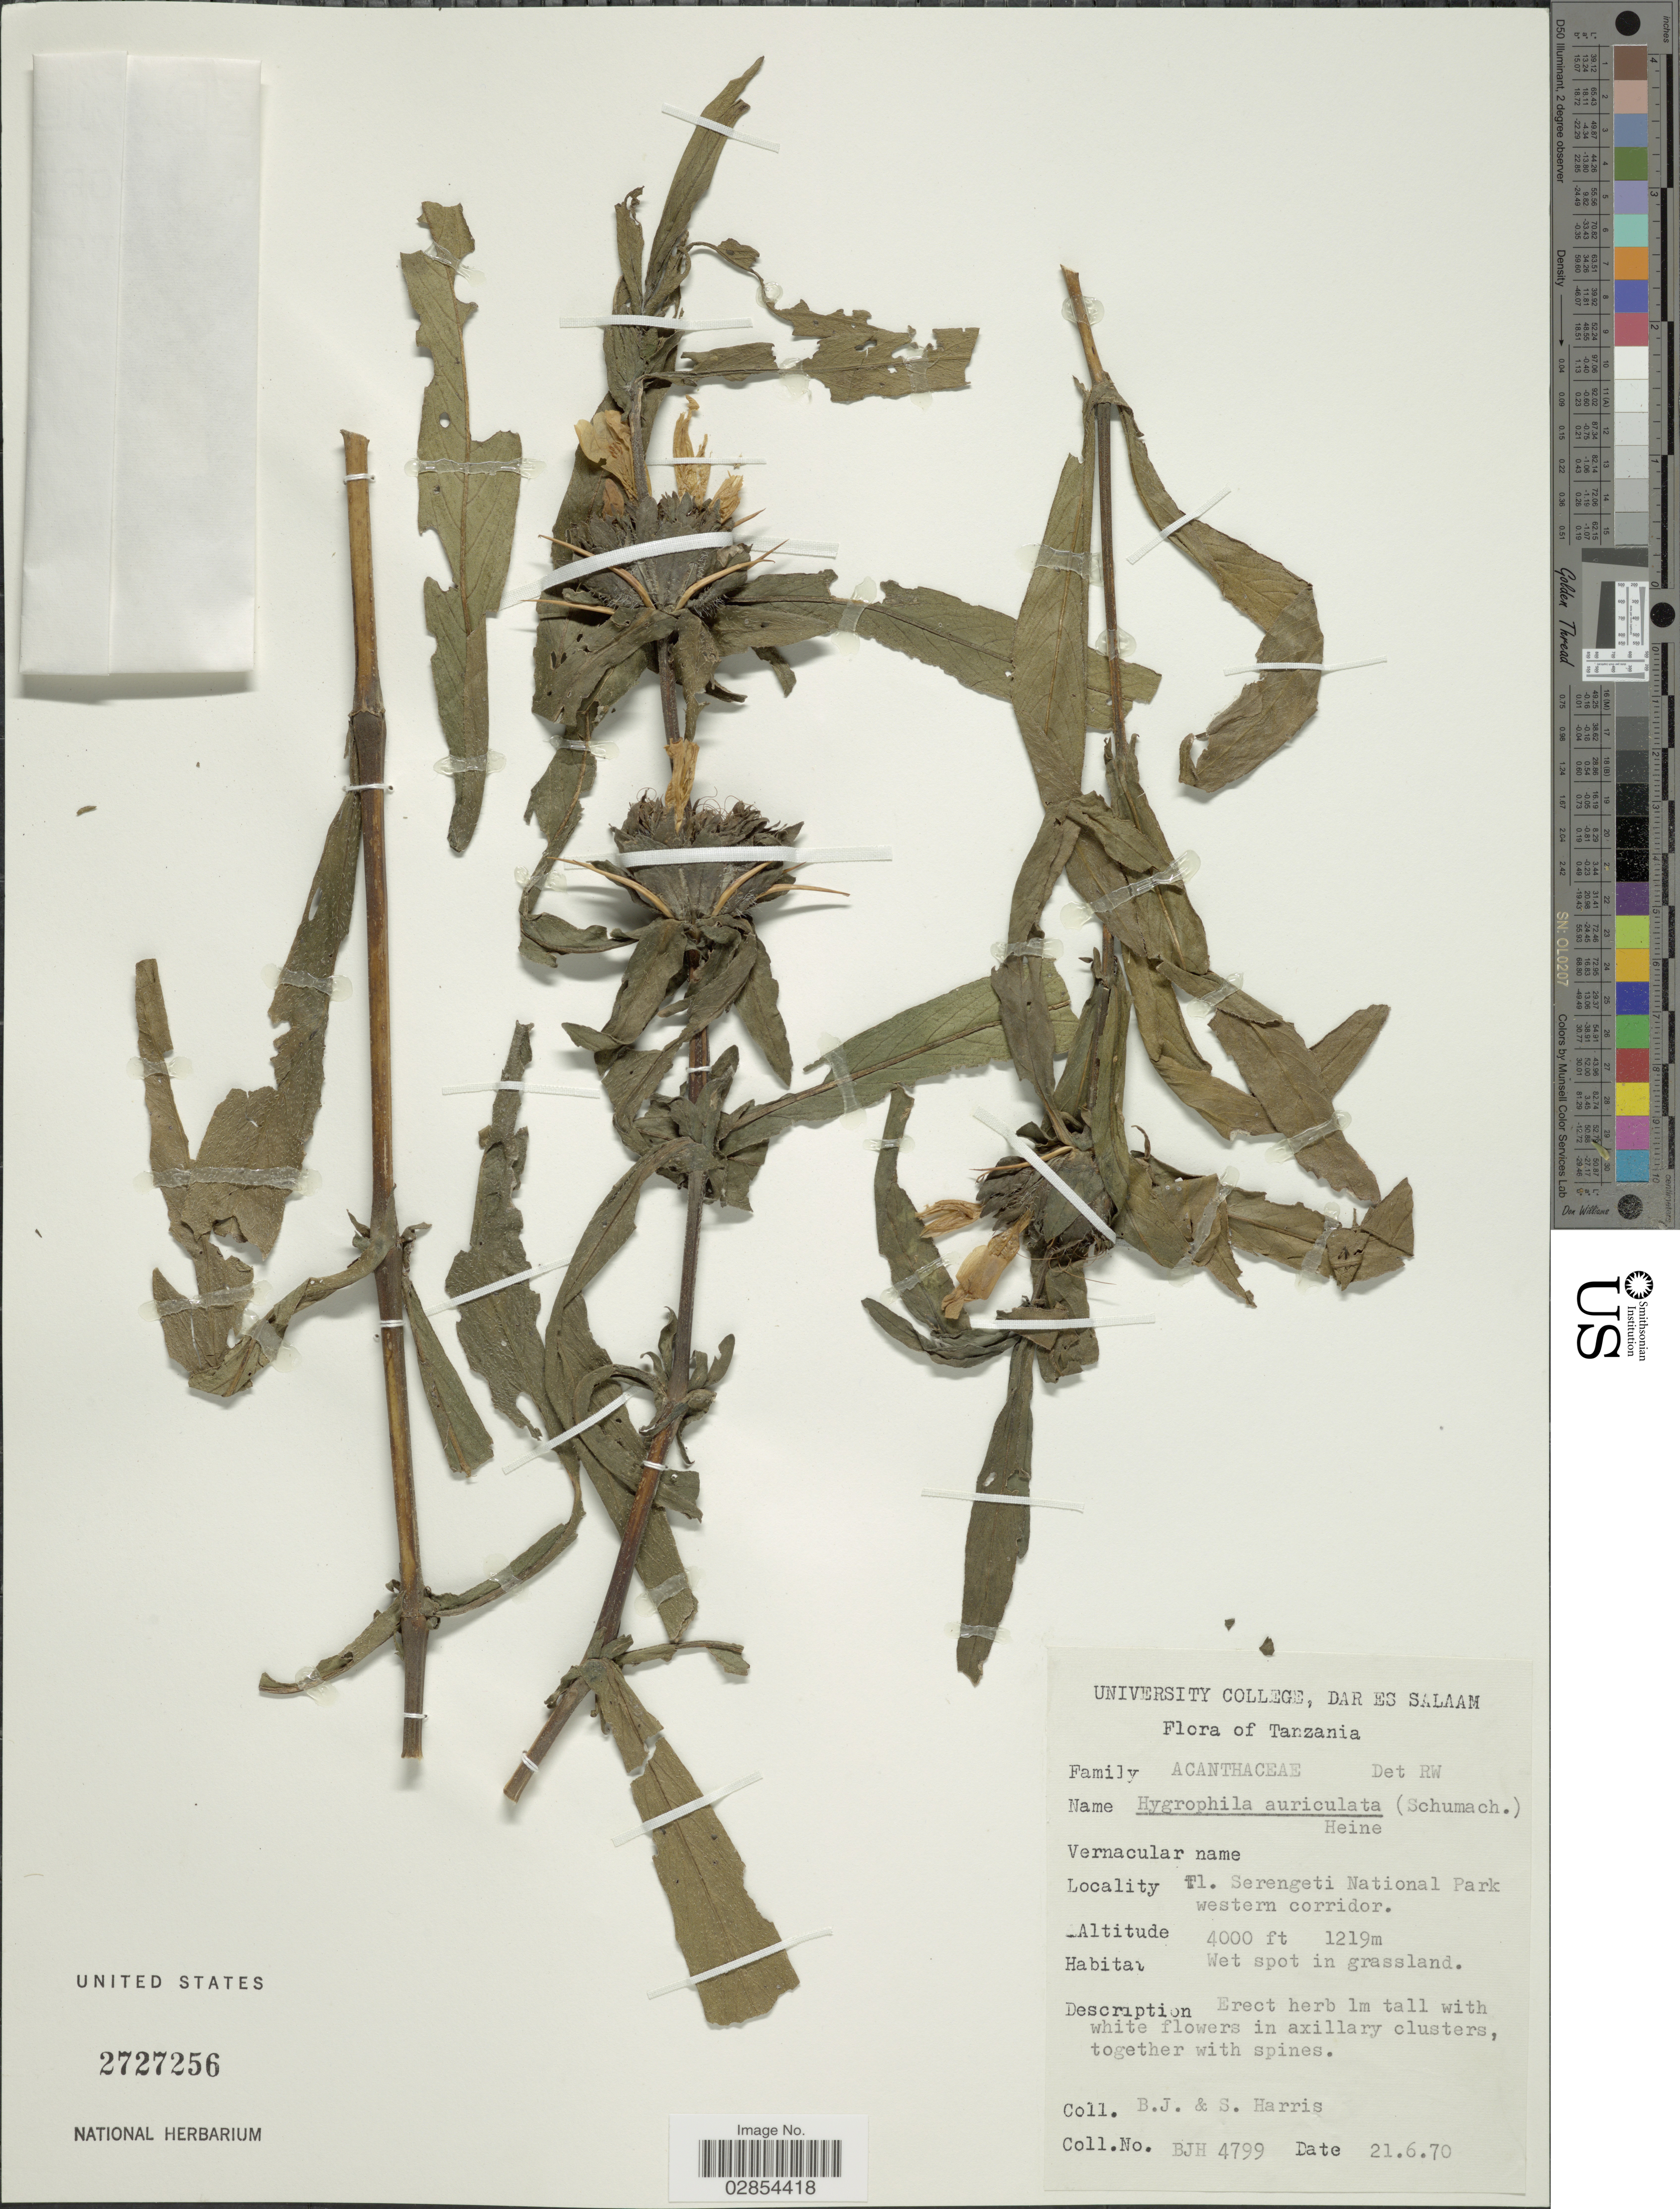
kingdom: Plantae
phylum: Tracheophyta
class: Magnoliopsida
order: Lamiales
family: Acanthaceae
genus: Hygrophila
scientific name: Hygrophila auriculata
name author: (Schumach.) Heine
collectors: B. J. Harris & S. Harris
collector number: BJH4799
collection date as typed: Transcribed d/m/y: 21/6/70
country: Tanzania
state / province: Dar es Salaam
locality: T1. Serengeti National Park western corridor.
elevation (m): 1219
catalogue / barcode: US 2727256